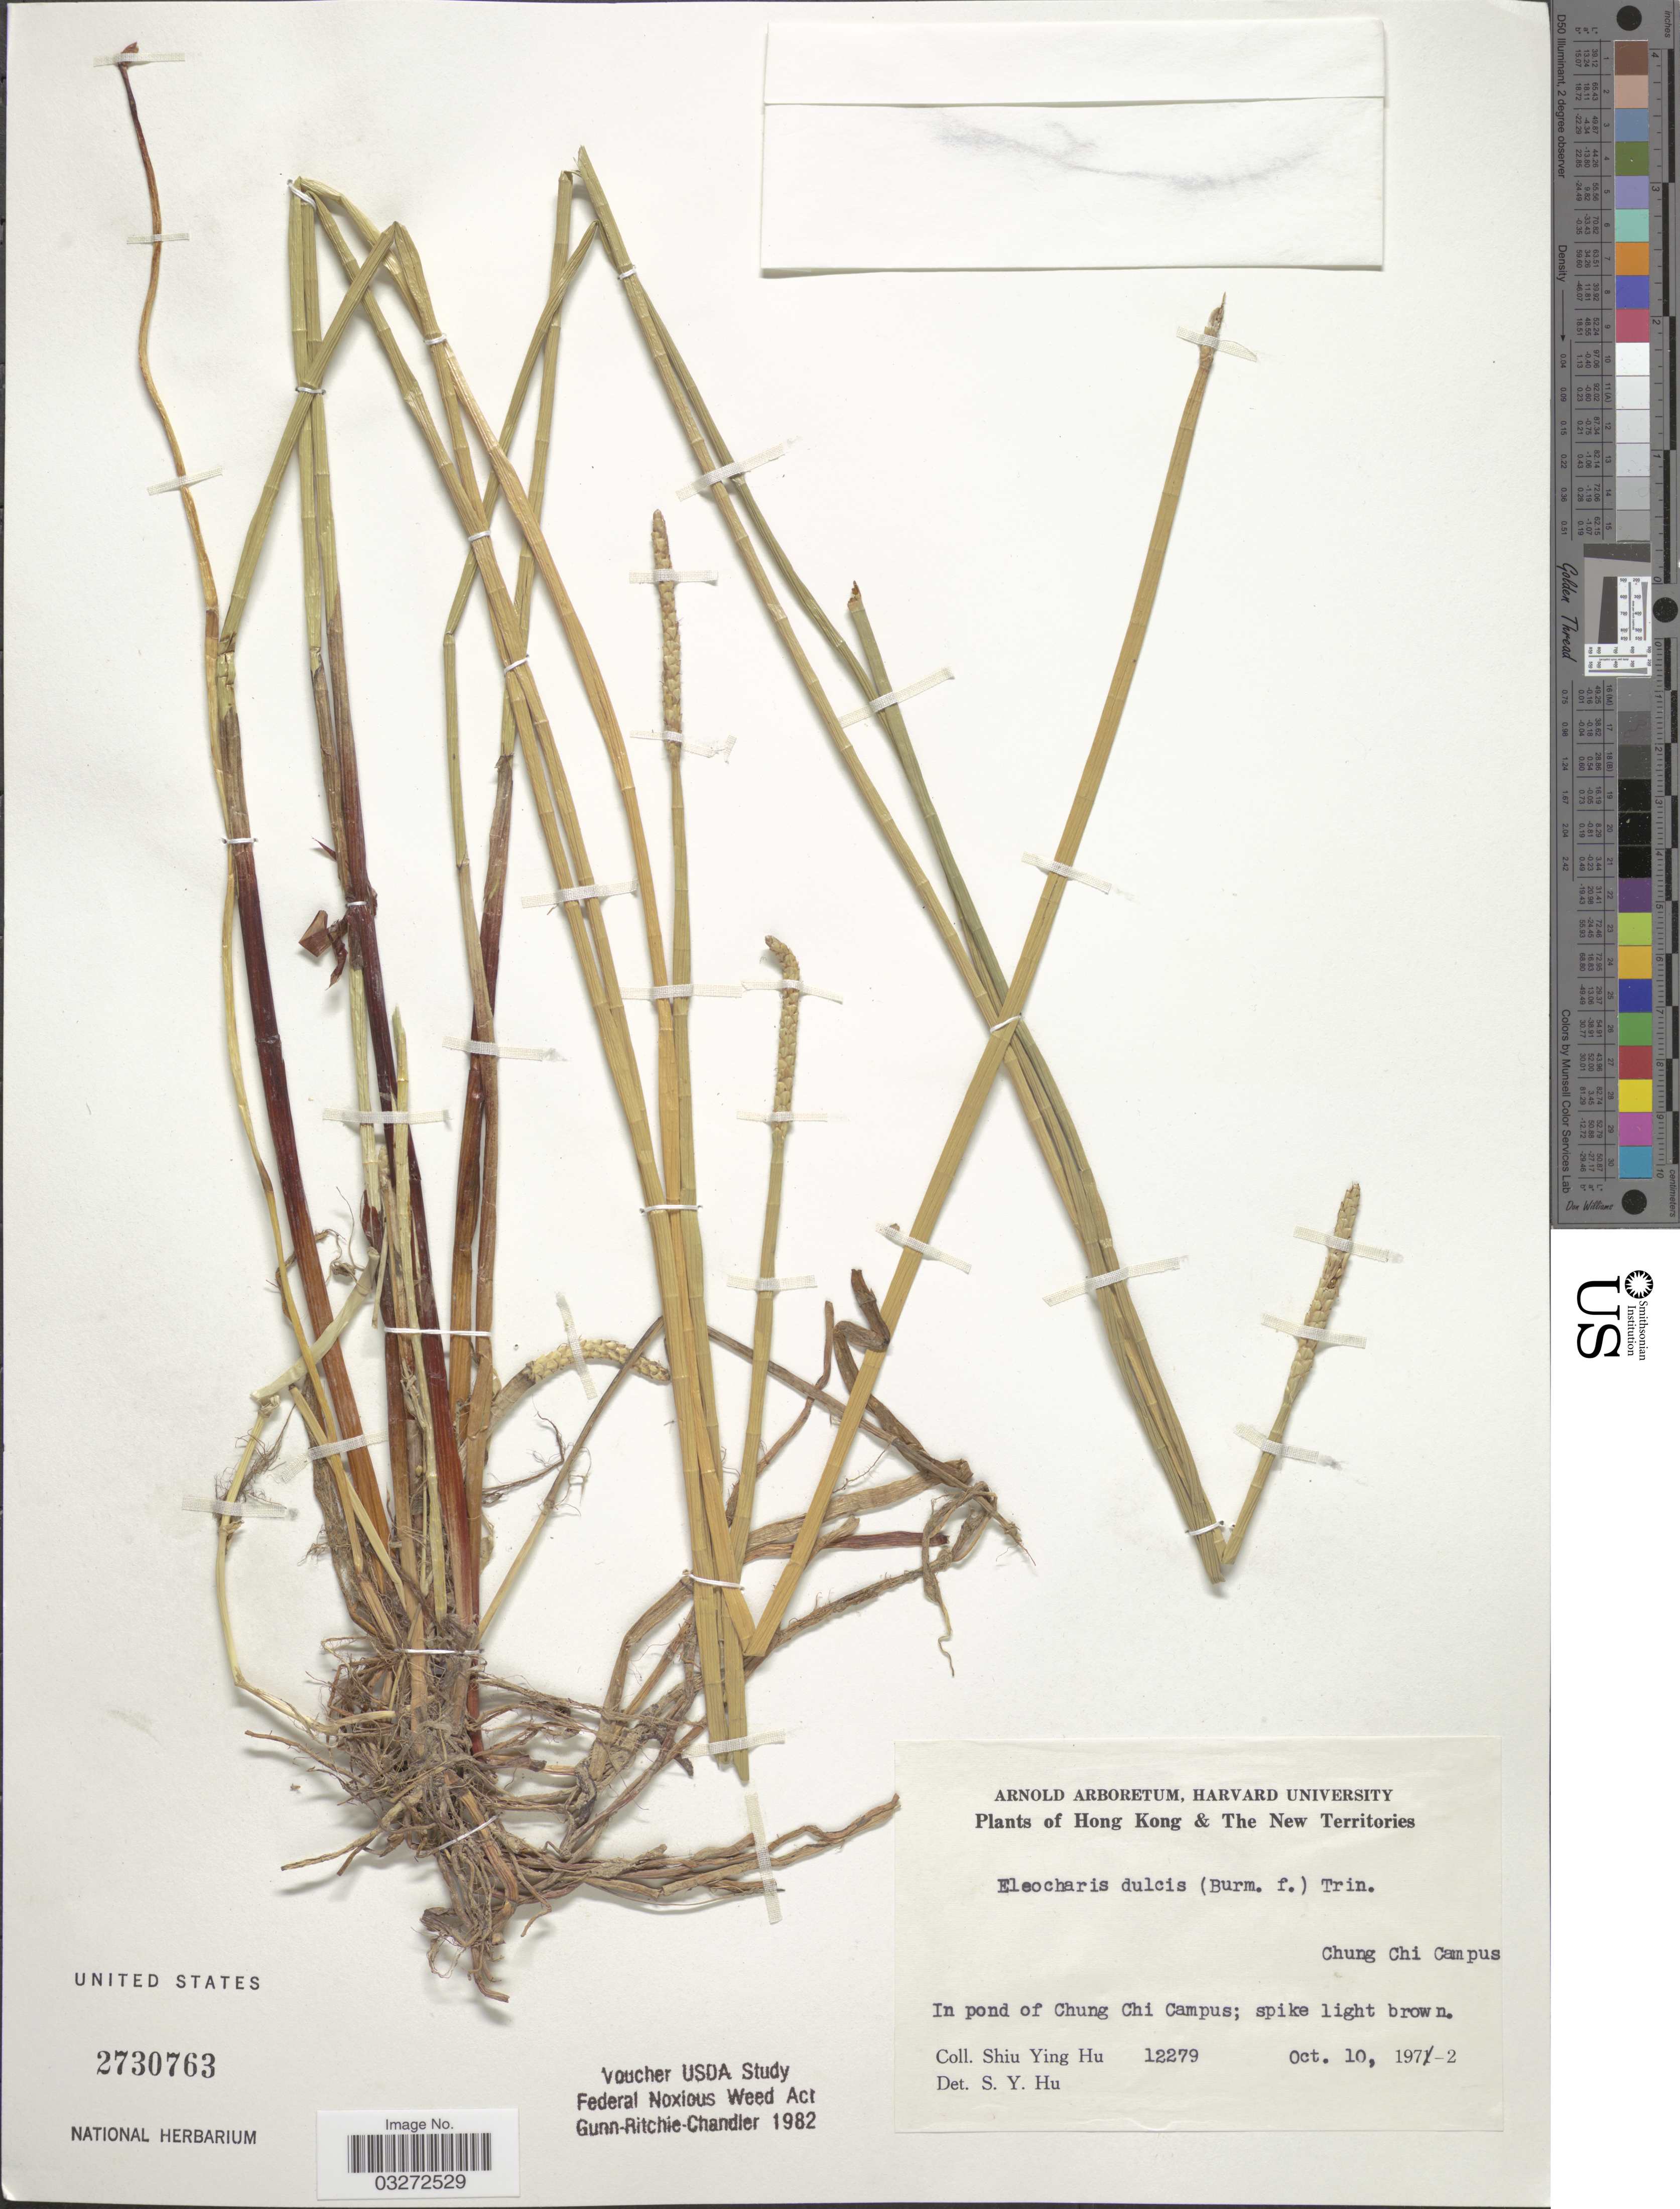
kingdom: Plantae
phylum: Tracheophyta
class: Liliopsida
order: Poales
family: Cyperaceae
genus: Eleocharis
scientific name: Eleocharis dulcis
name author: (Burm. f.) Trin. ex Hensch.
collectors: S. Y. Hu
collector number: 12279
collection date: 1972-10-10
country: China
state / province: Hong Kong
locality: Hong Kong & The New Territories. Chung Chi Campus.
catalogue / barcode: US 2730763